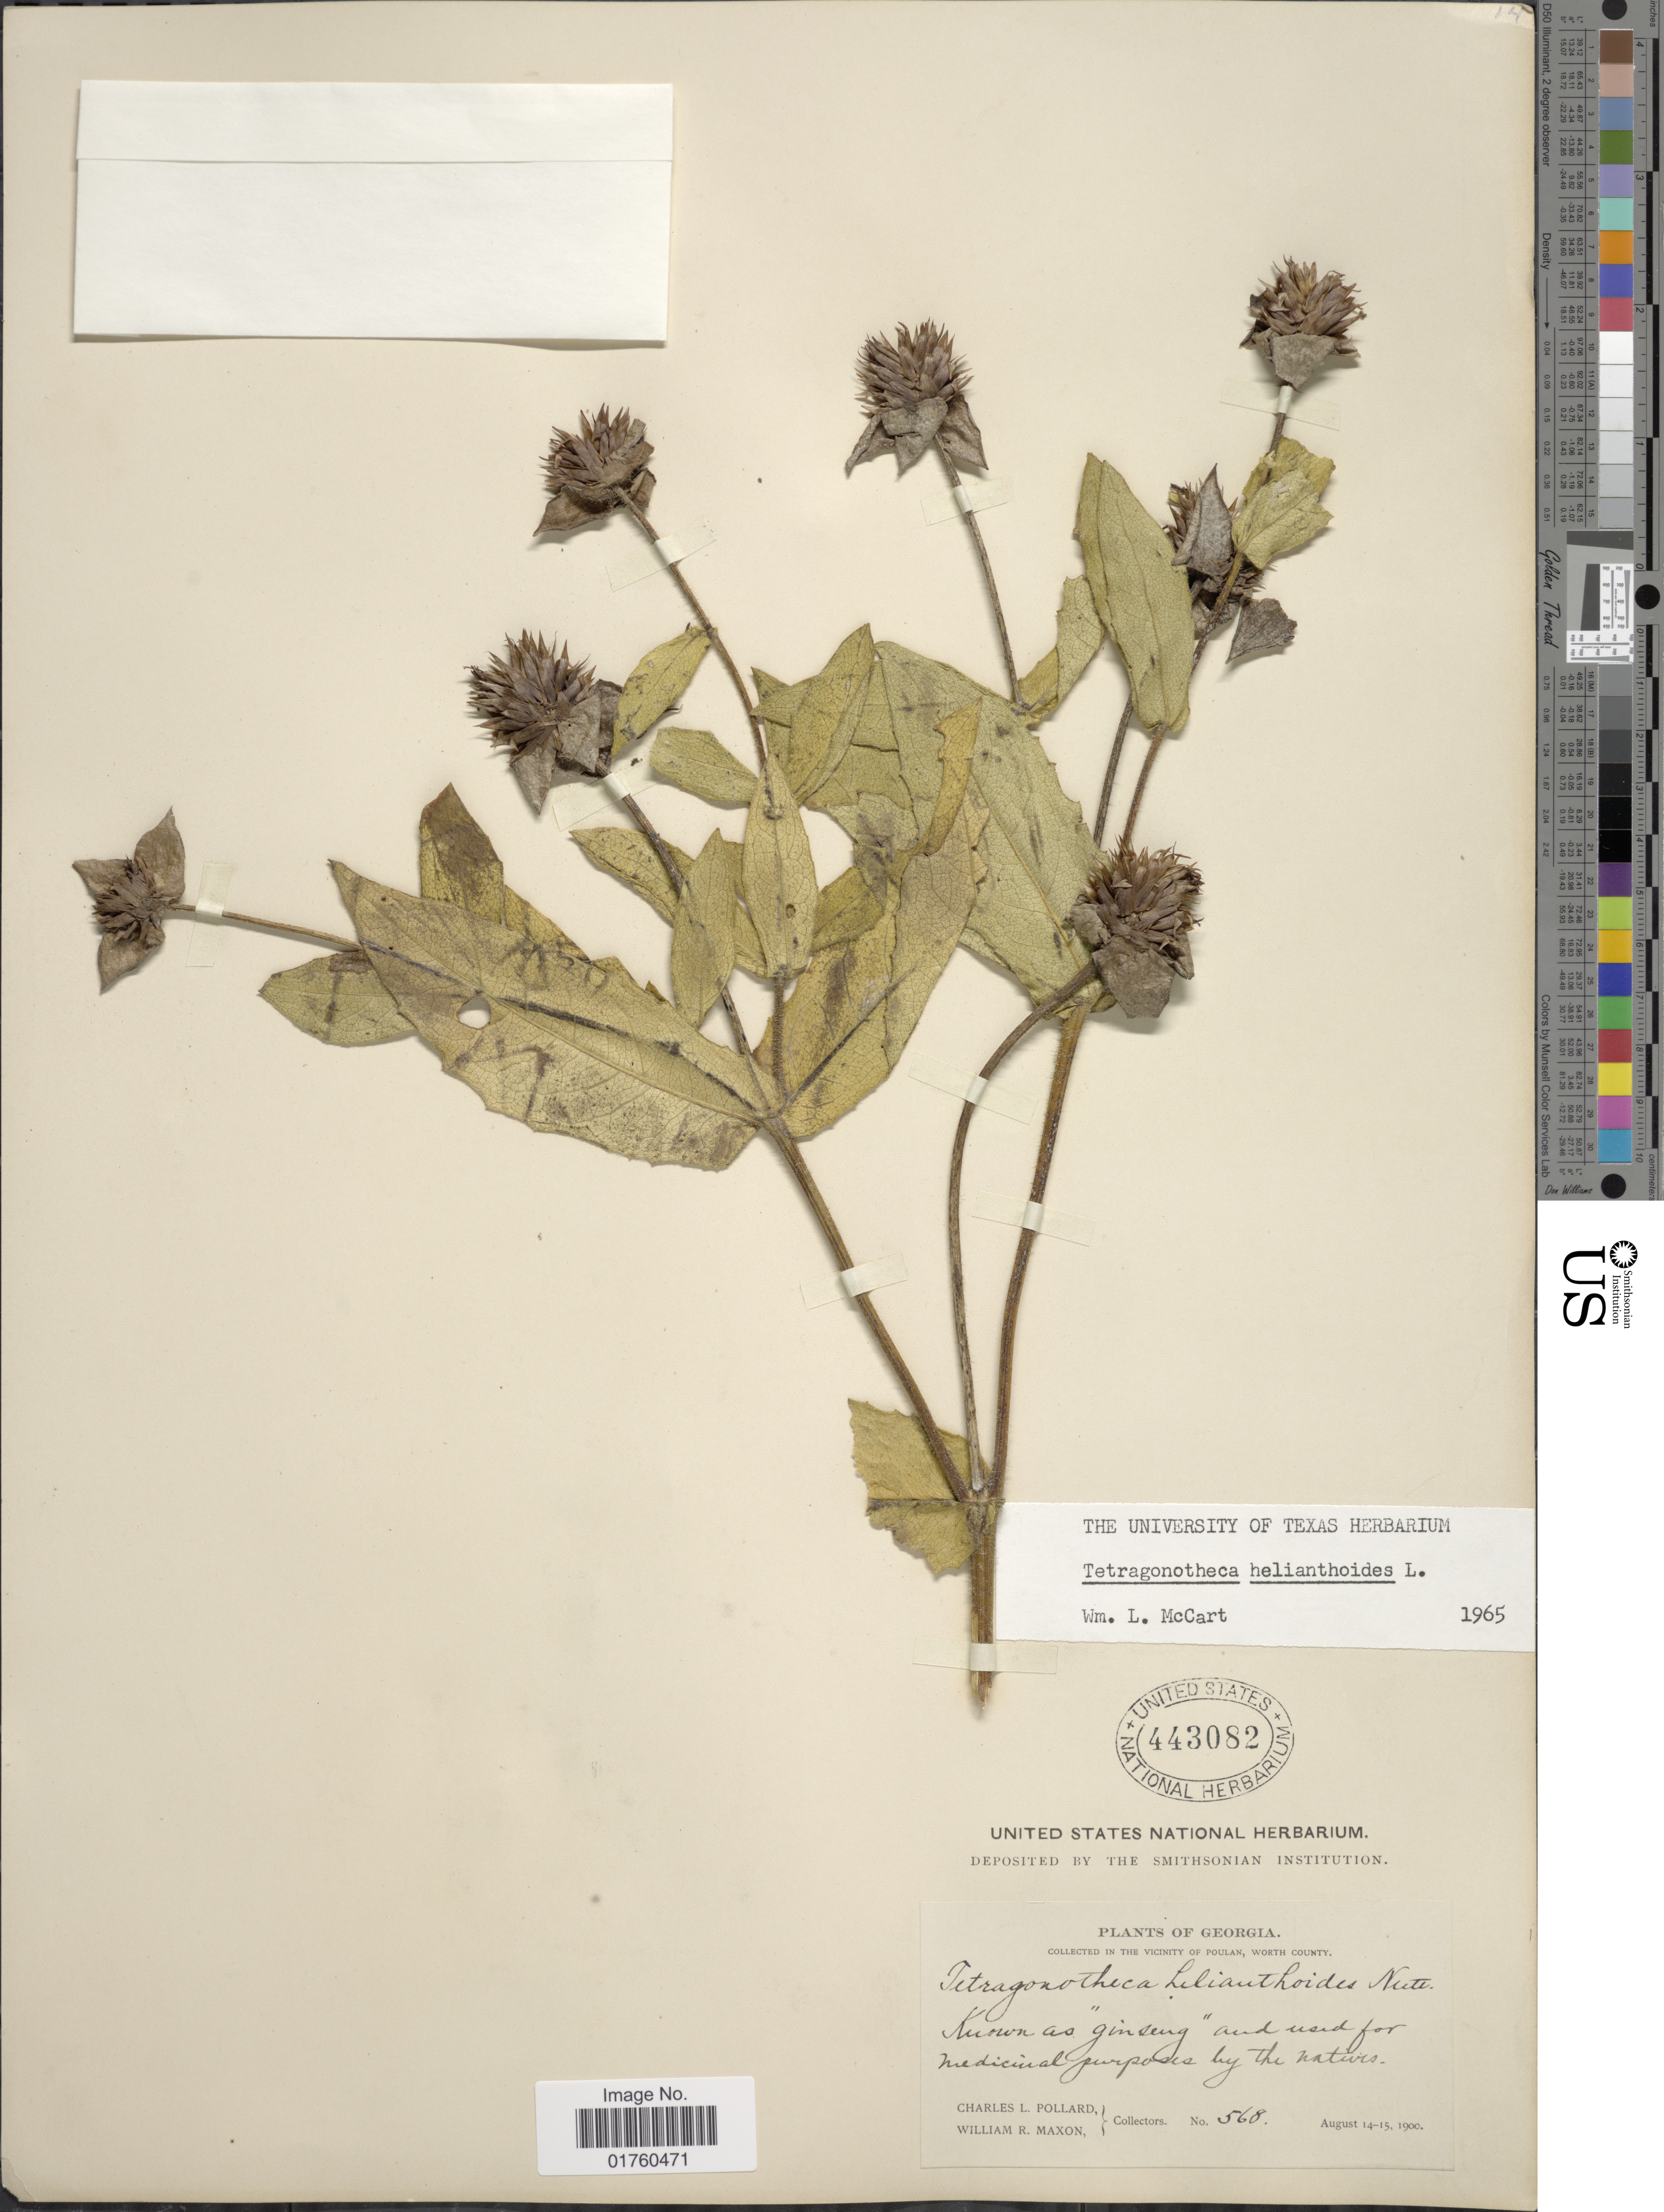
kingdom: Plantae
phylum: Tracheophyta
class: Magnoliopsida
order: Asterales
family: Asteraceae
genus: Tetragonotheca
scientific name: Tetragonotheca helianthoides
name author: L.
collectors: C. L. Pollard & W. R. Maxon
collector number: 568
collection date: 1900-08-14/1900-08-15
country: United States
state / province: Georgia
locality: In the vicinity of Poulan, Worth County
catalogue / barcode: US 443082